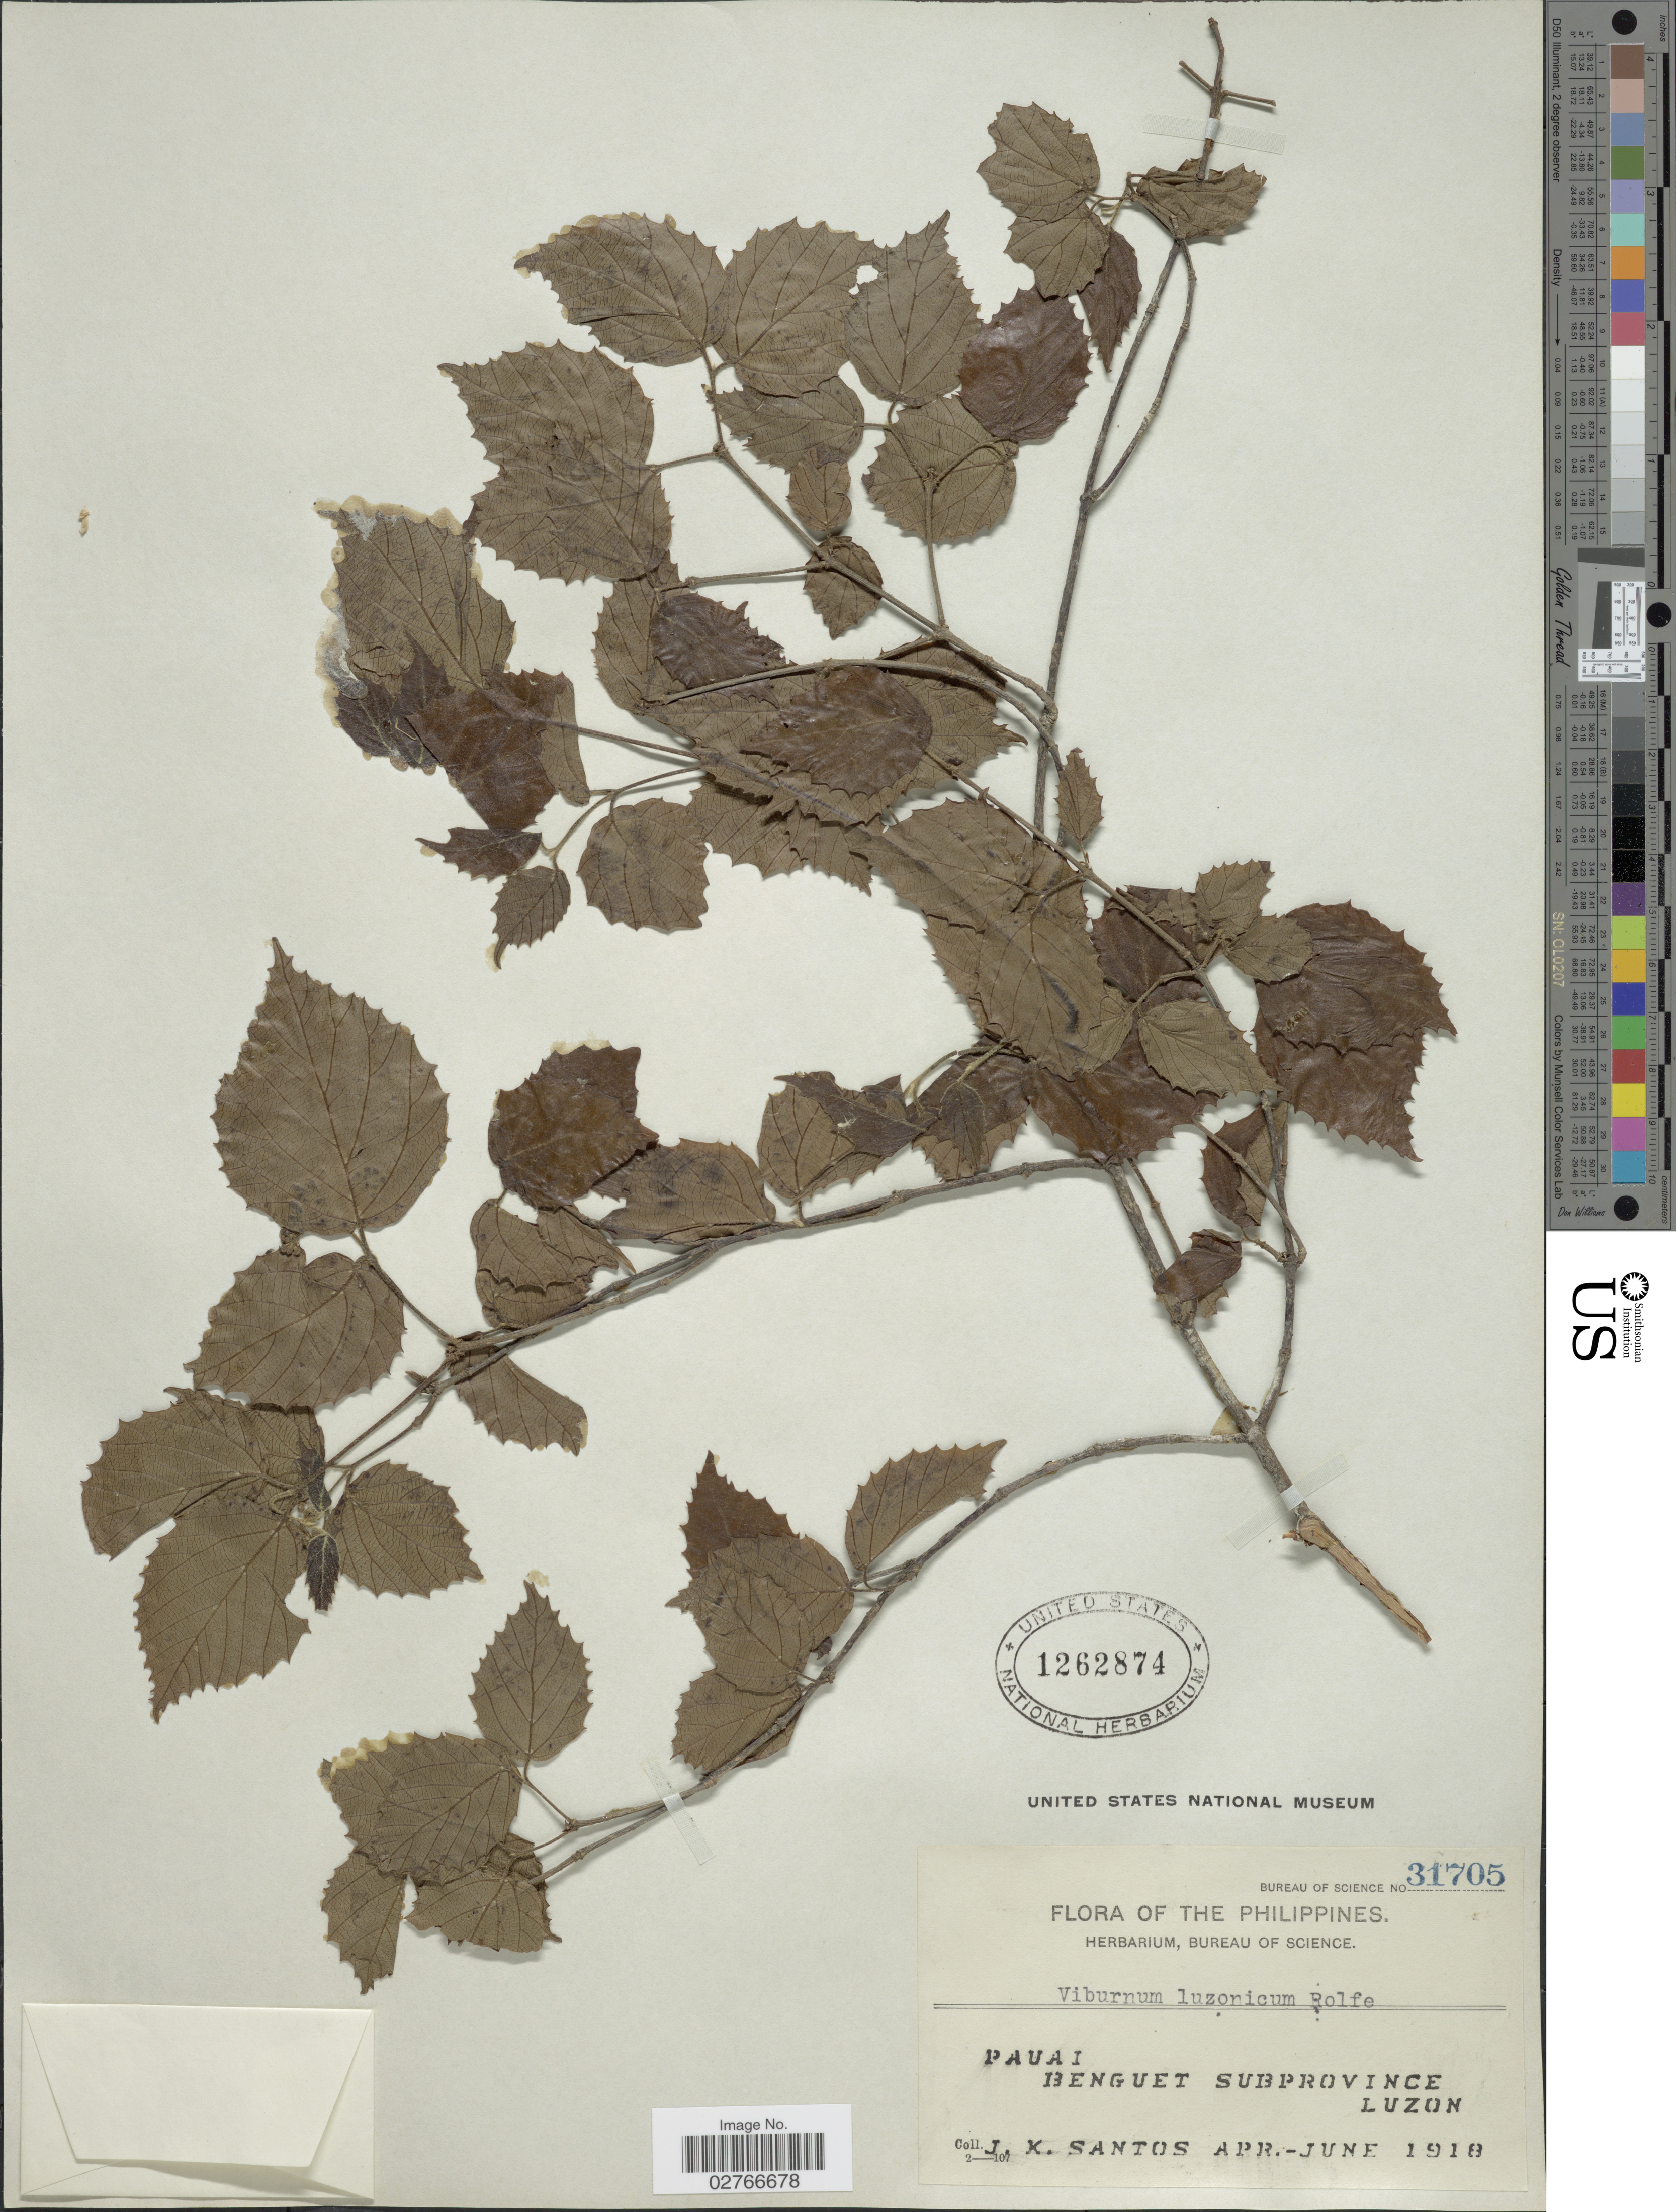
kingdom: Plantae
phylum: Tracheophyta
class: Magnoliopsida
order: Dipsacales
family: Viburnaceae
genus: Viburnum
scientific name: Viburnum luzonicum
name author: Rolfe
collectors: J. K. Santos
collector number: Bureau of Science 31705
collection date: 1918-04/1918-06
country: Philippines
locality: Pauai. Benguet Subprovince. Luzon.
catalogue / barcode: US 1262874